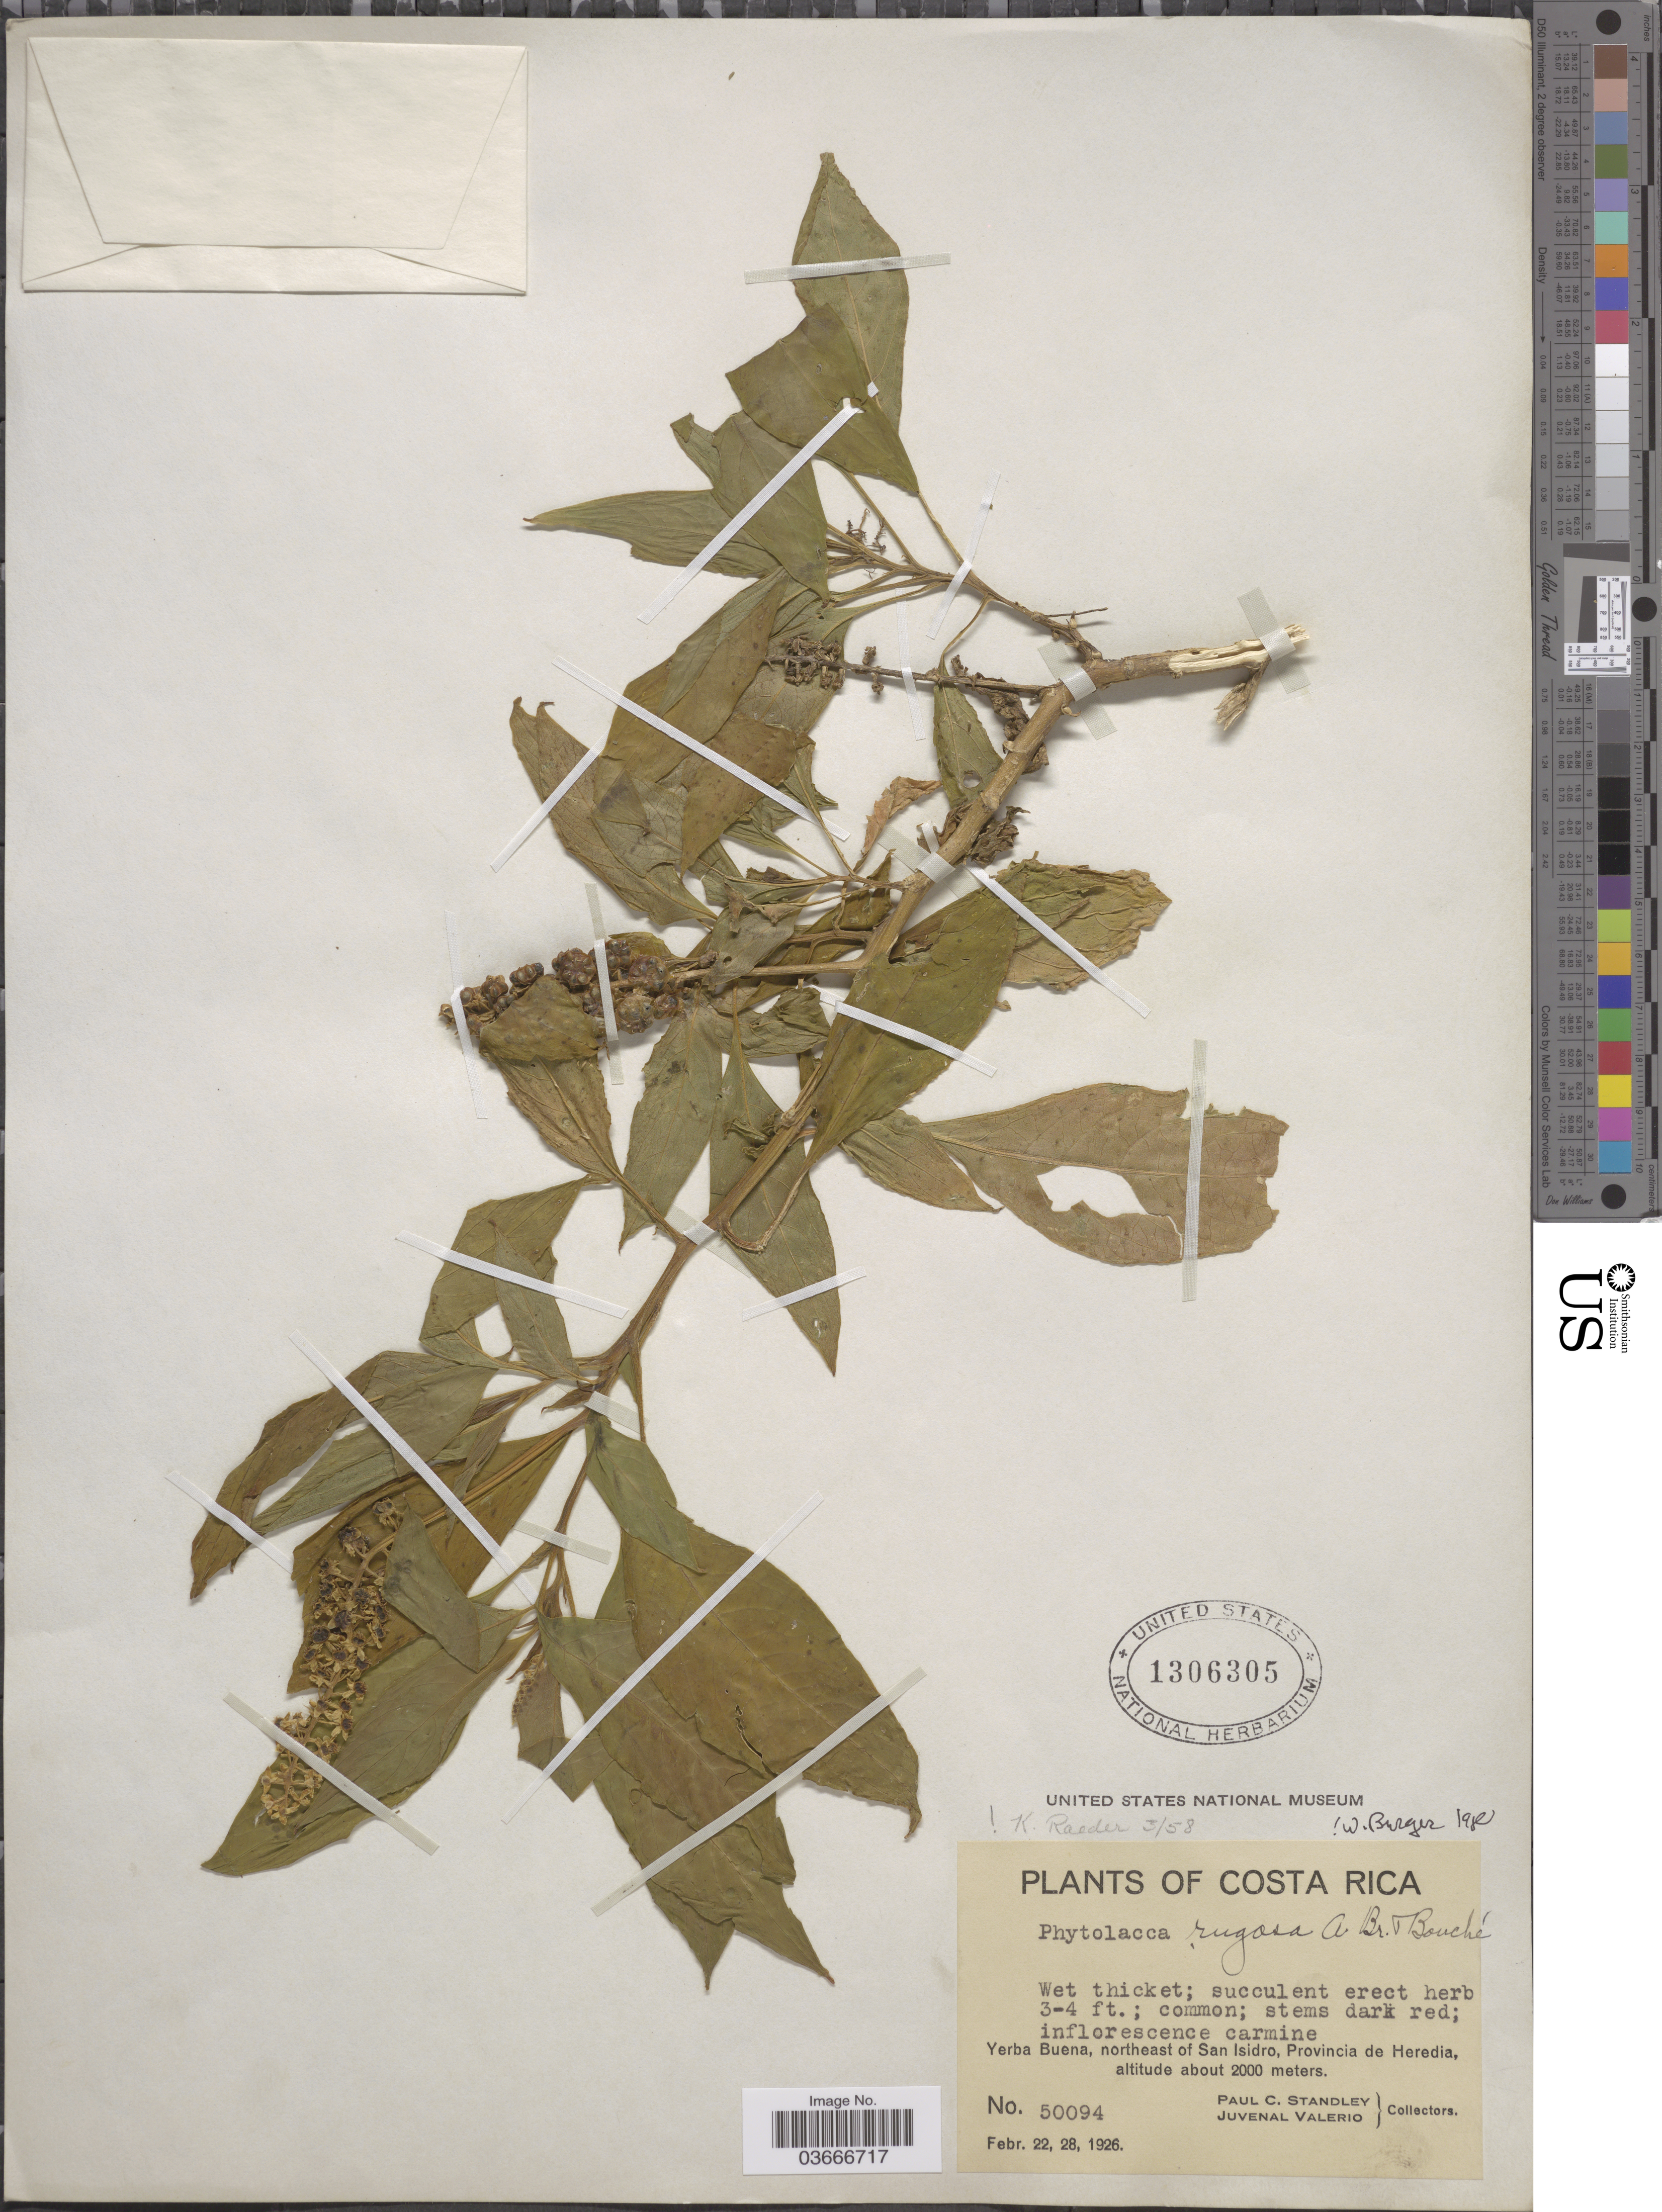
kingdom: Plantae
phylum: Tracheophyta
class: Magnoliopsida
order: Caryophyllales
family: Phytolaccaceae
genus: Phytolacca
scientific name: Phytolacca rugosa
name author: A. Braun & C.D. Bouché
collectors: P. C. Standley & J. Valerio R.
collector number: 50094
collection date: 1926-02-22/1926-02-28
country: Costa Rica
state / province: Heredia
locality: Yerba Buena, northeast of San Isidro.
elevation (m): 2000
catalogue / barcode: US 1306305